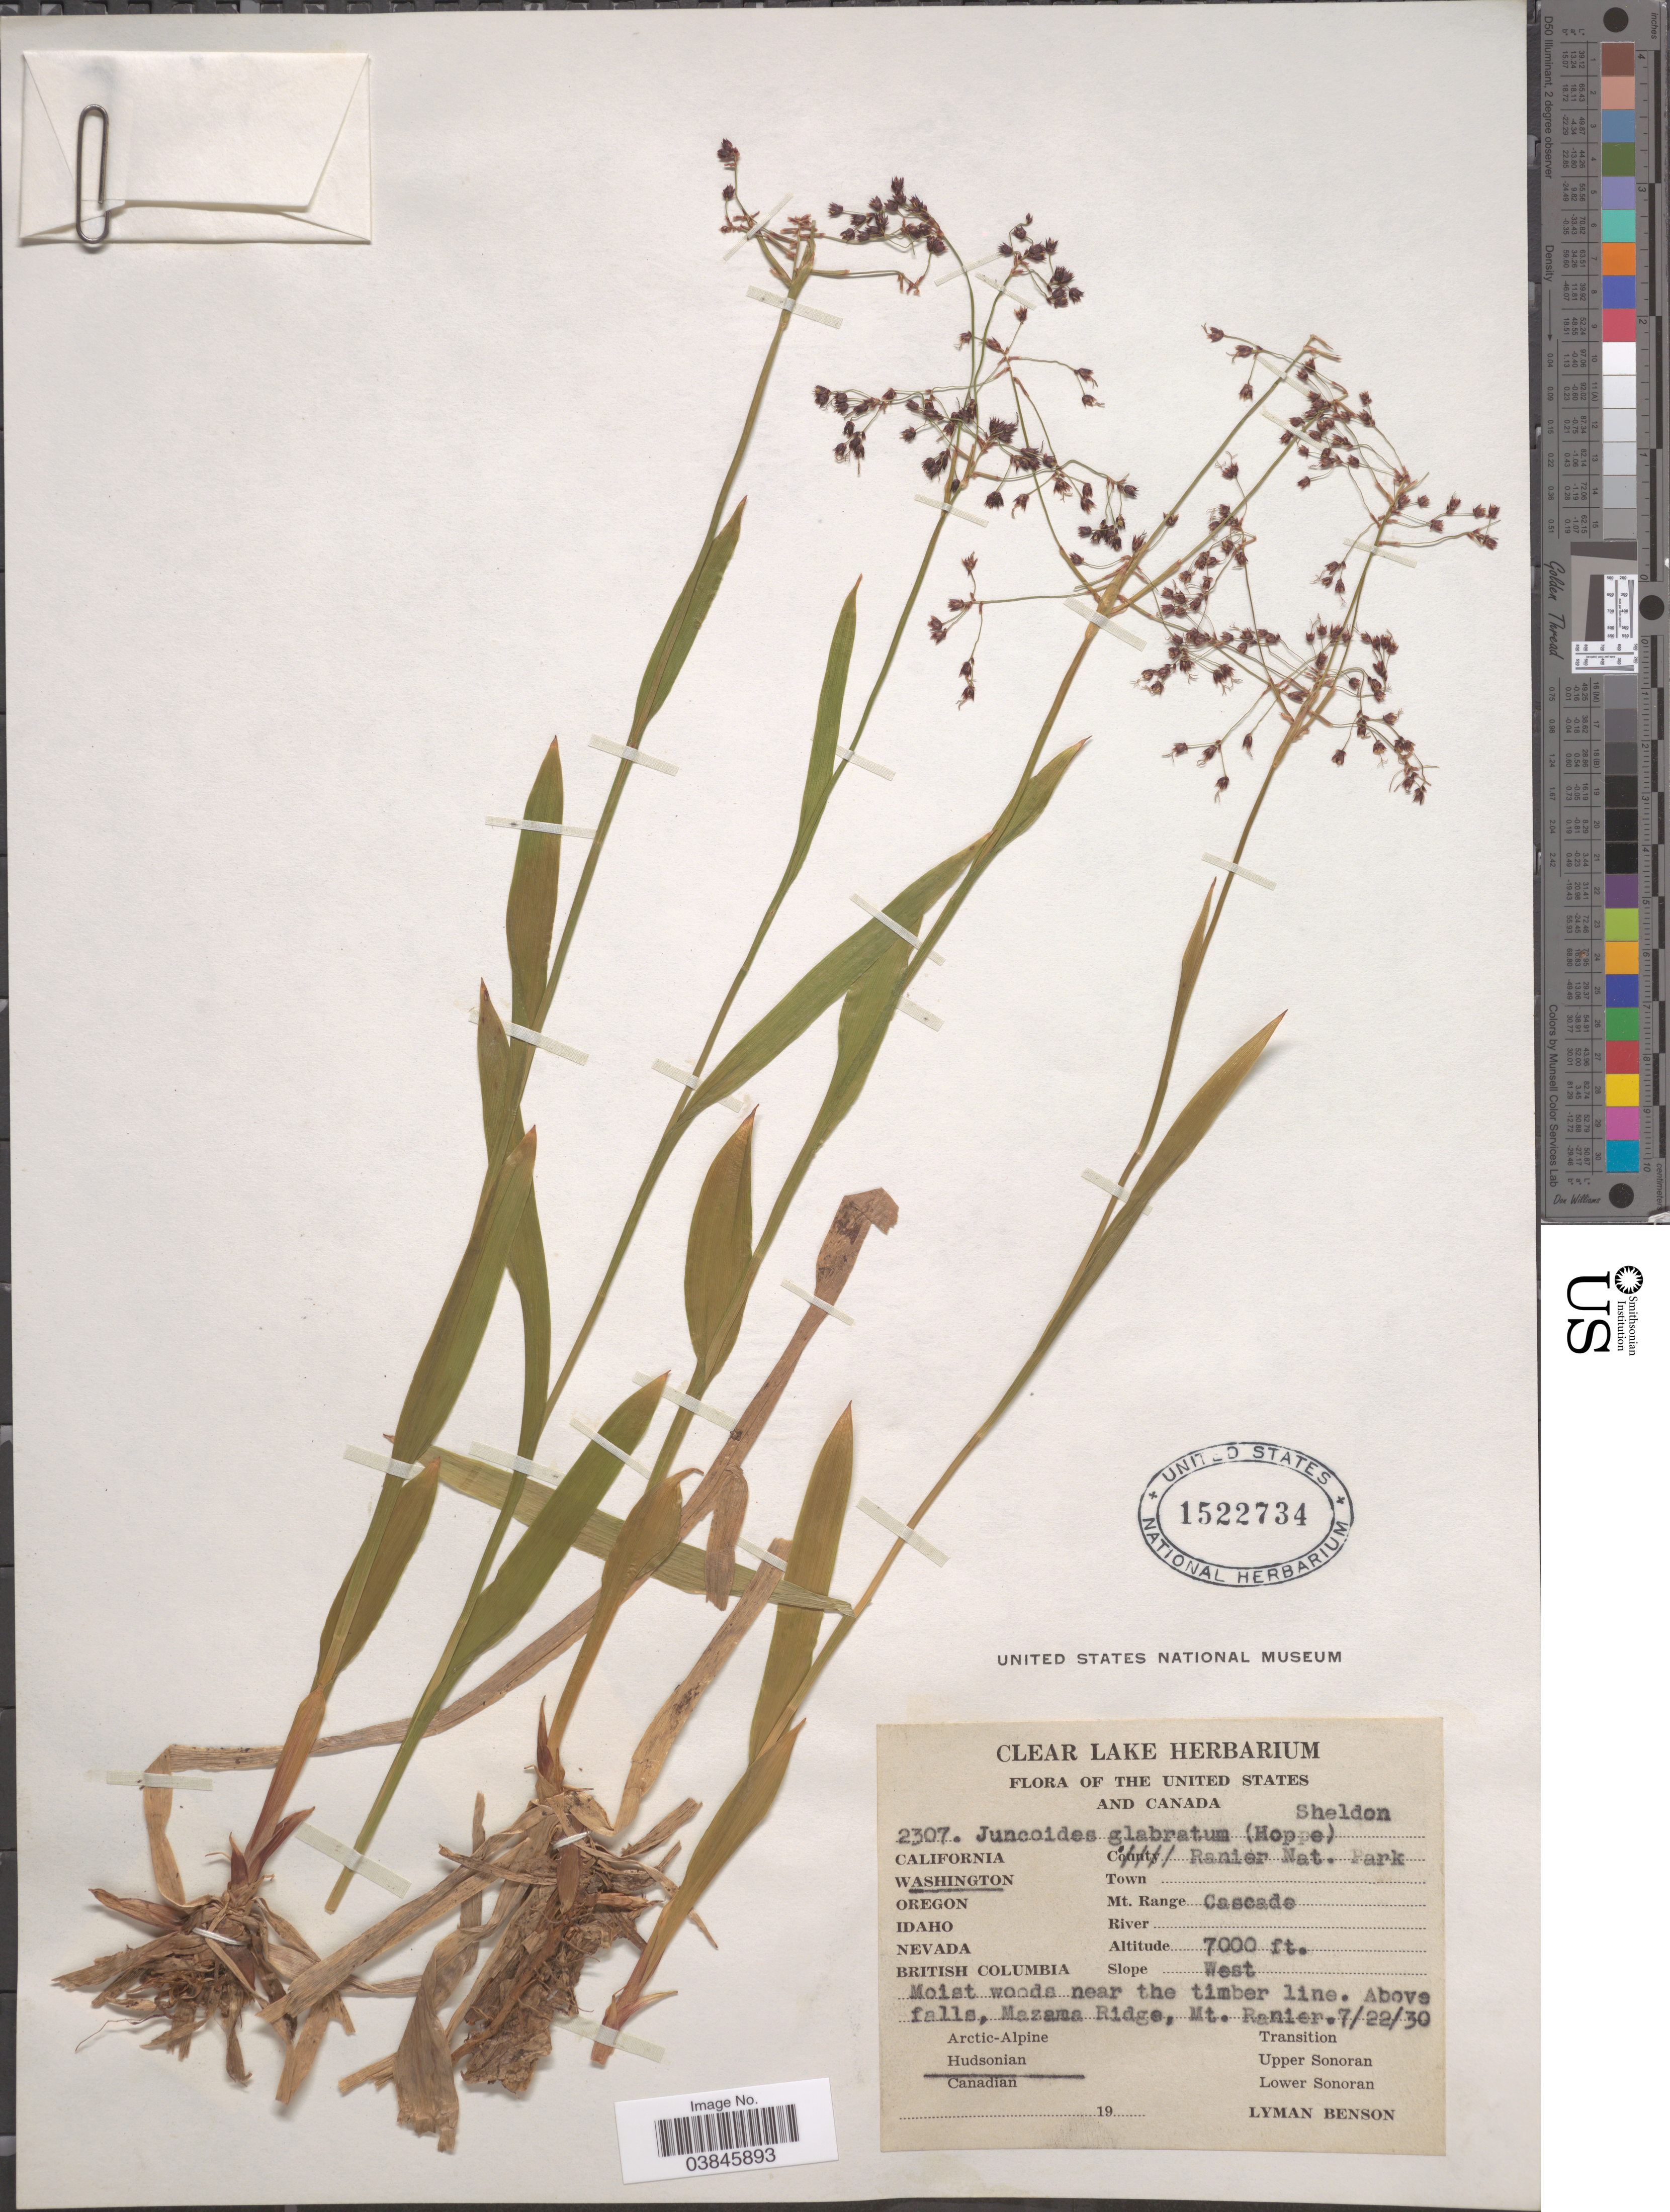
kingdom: Plantae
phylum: Tracheophyta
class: Liliopsida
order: Poales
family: Juncaceae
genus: Luzula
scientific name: Luzula glabrata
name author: (Hoppe) Desv.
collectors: L. D. Benson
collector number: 2307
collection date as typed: Transcribed d/m/y: 22/7/30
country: United States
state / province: Washington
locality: Ranier Nat. Park. Mt. Range. Cascade. Above falls, Mazama Ridge, Mt. Ranier.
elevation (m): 2134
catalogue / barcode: US 1522734